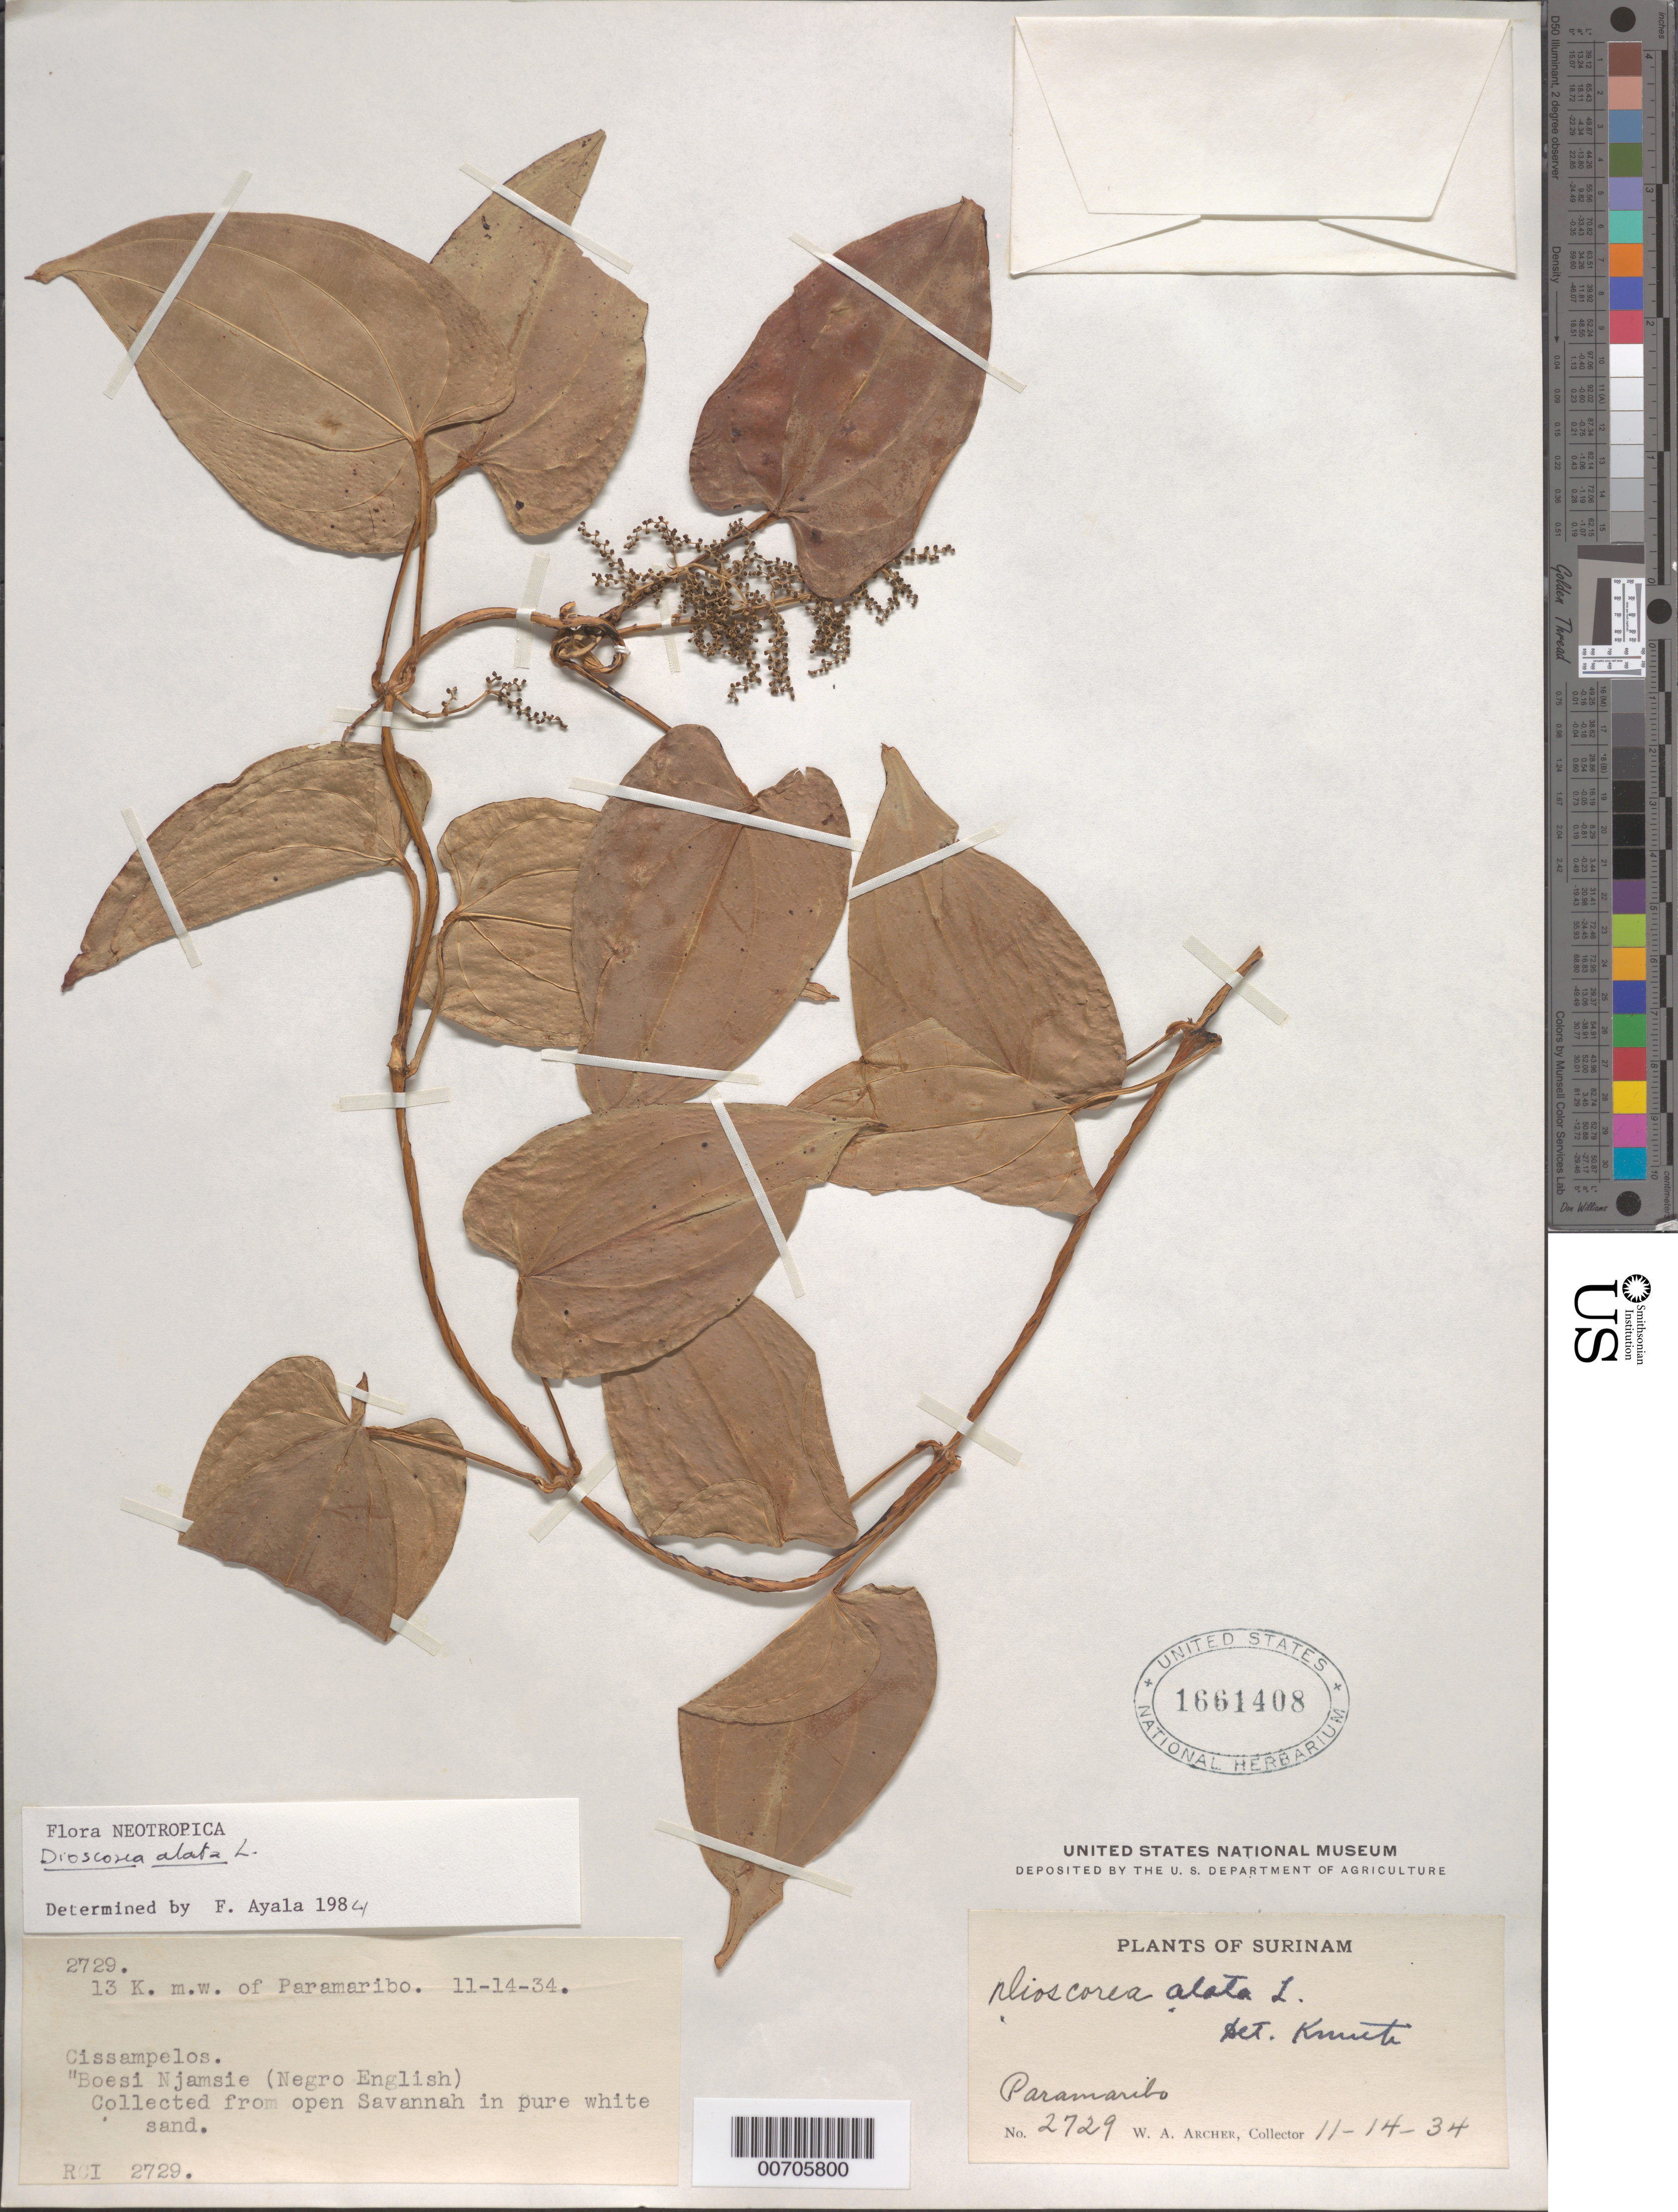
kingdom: Plantae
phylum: Tracheophyta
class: Liliopsida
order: Dioscoreales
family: Dioscoreaceae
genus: Dioscorea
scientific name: Dioscorea alata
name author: L.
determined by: Ayala F., Franklin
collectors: W. A. Archer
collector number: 2729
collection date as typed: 14-Nov-34 to 25-Nov-34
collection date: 1934-11-14/1934-11-25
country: Suriname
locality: Paramaribo, 13 km NW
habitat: Open savanna, pure white sand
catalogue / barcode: US 1661408